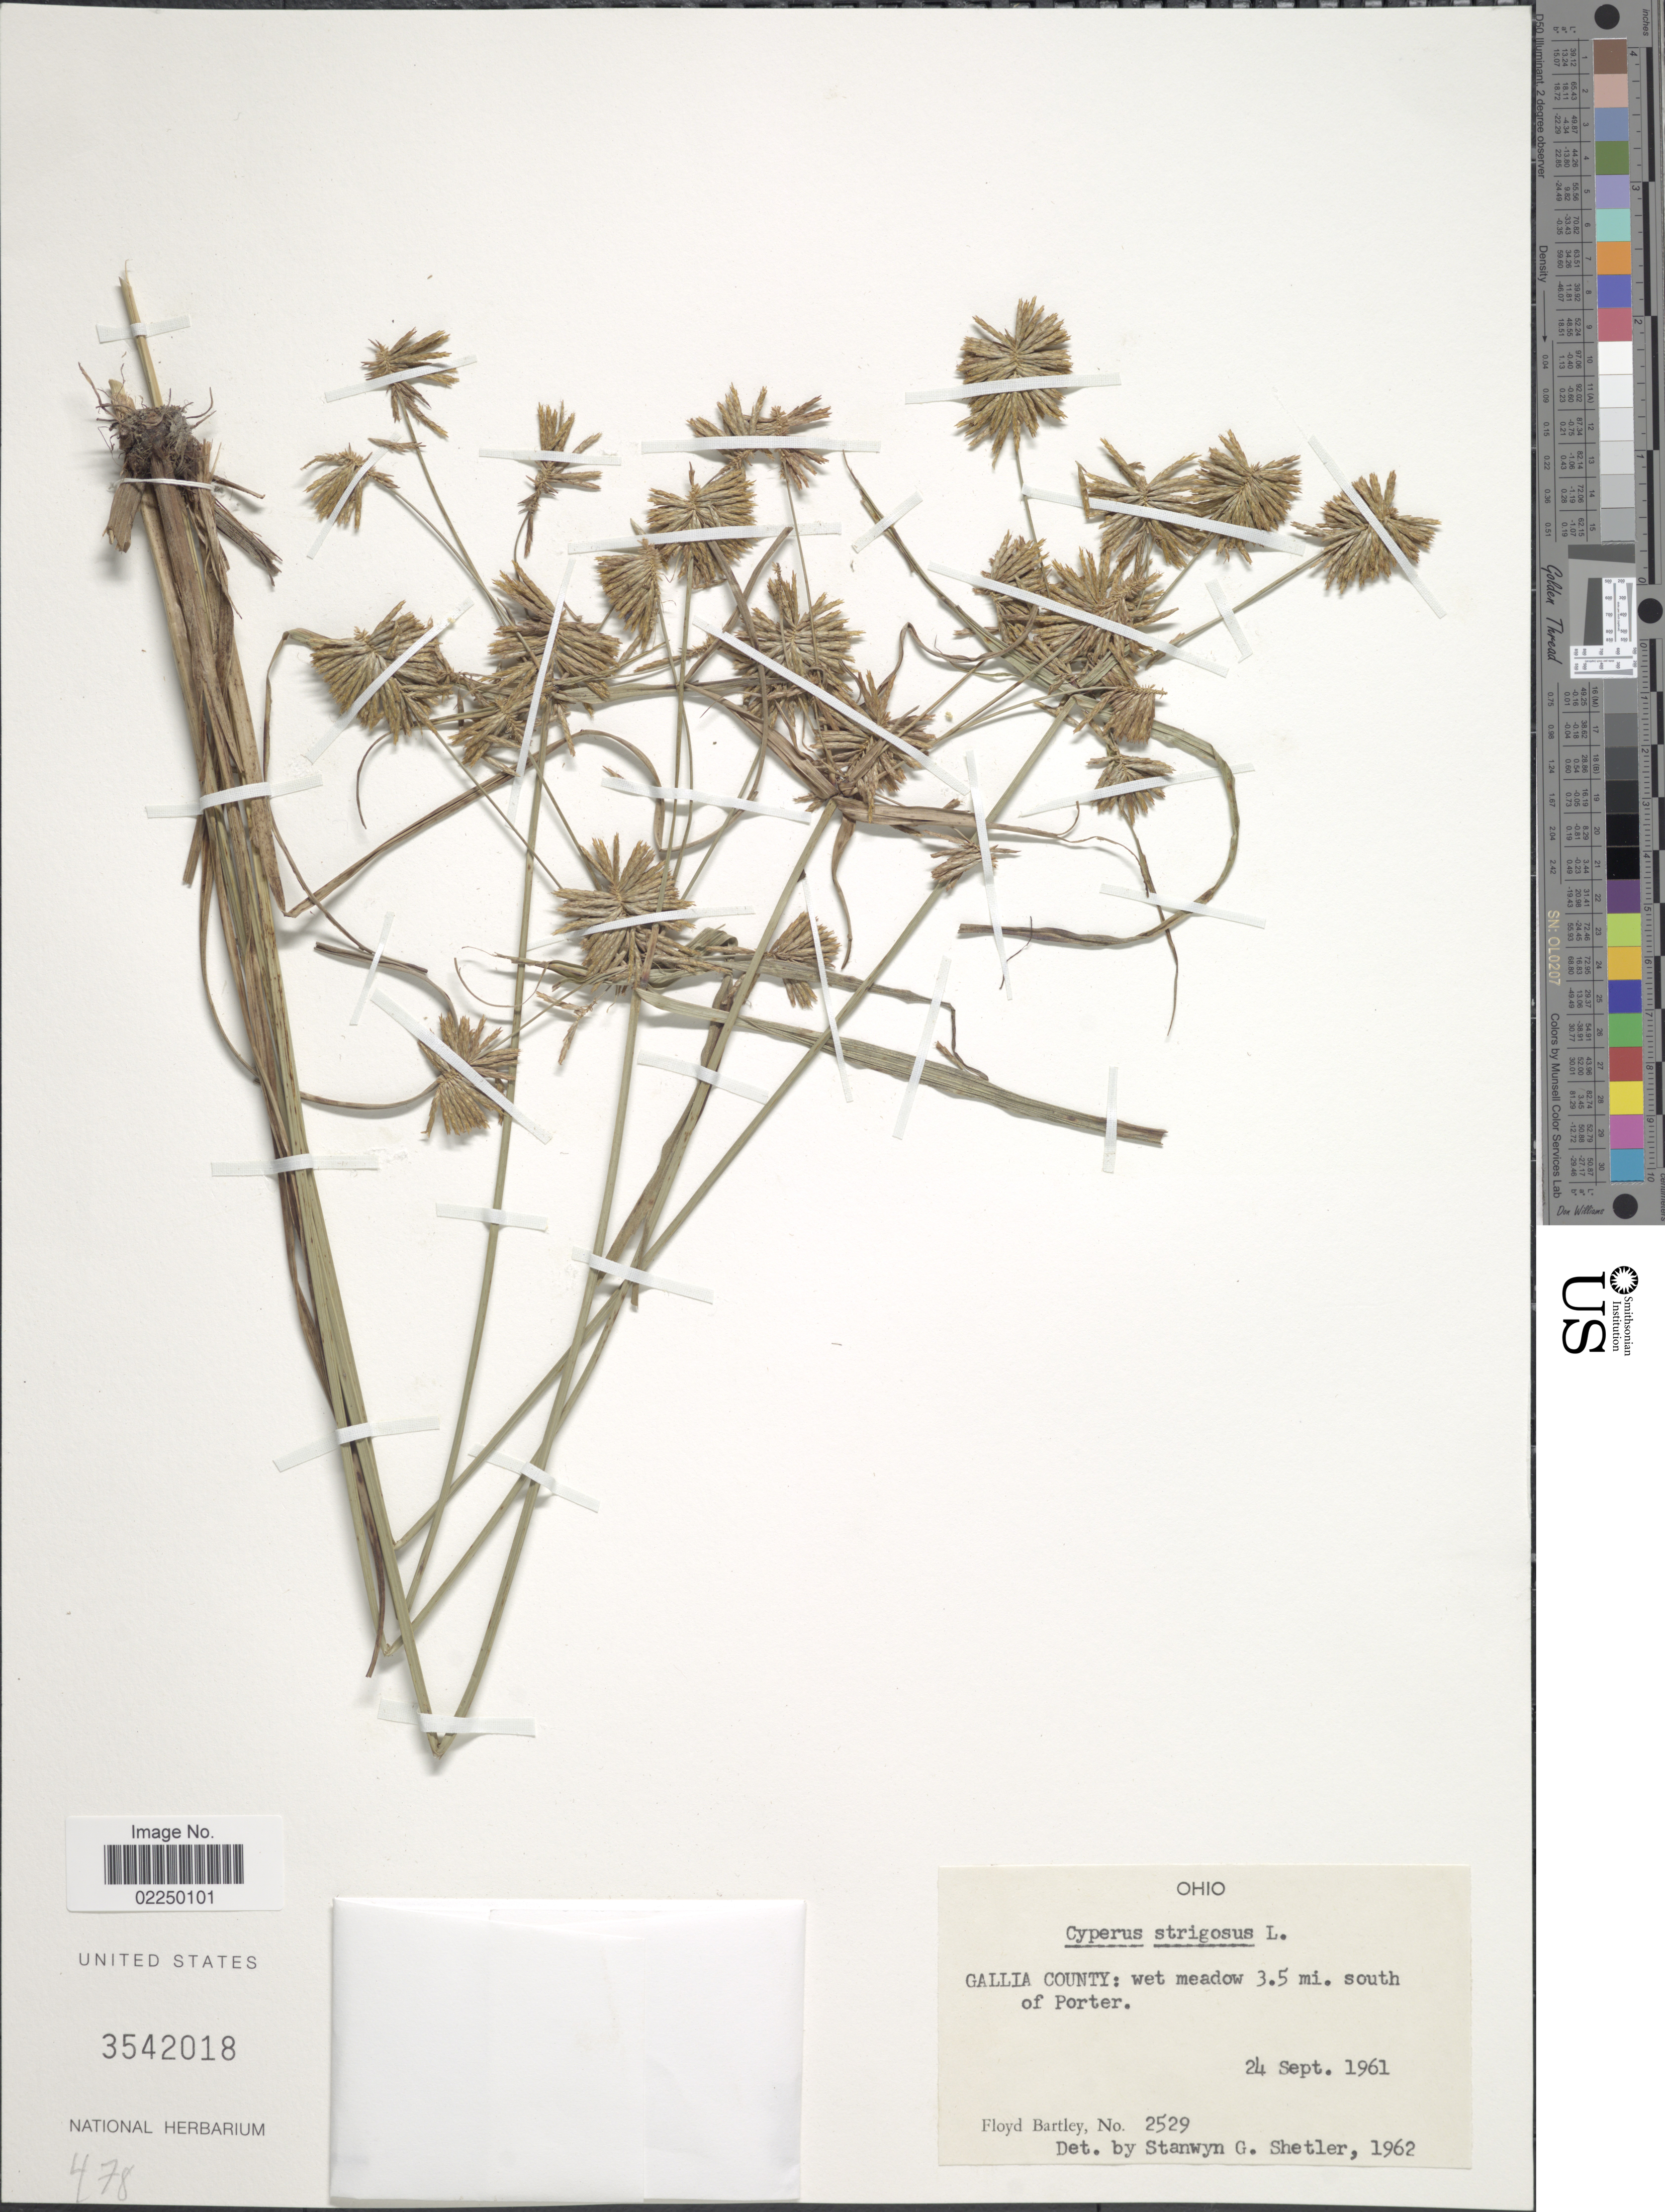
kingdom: Plantae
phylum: Tracheophyta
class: Liliopsida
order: Poales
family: Cyperaceae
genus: Cyperus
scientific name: Cyperus strigosus L.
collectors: F. Bartley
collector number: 2529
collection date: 1961-09-24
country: United States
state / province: Ohio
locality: Gallia County: wet meadow 3.5 mi. south of Porter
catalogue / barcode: US 3542018